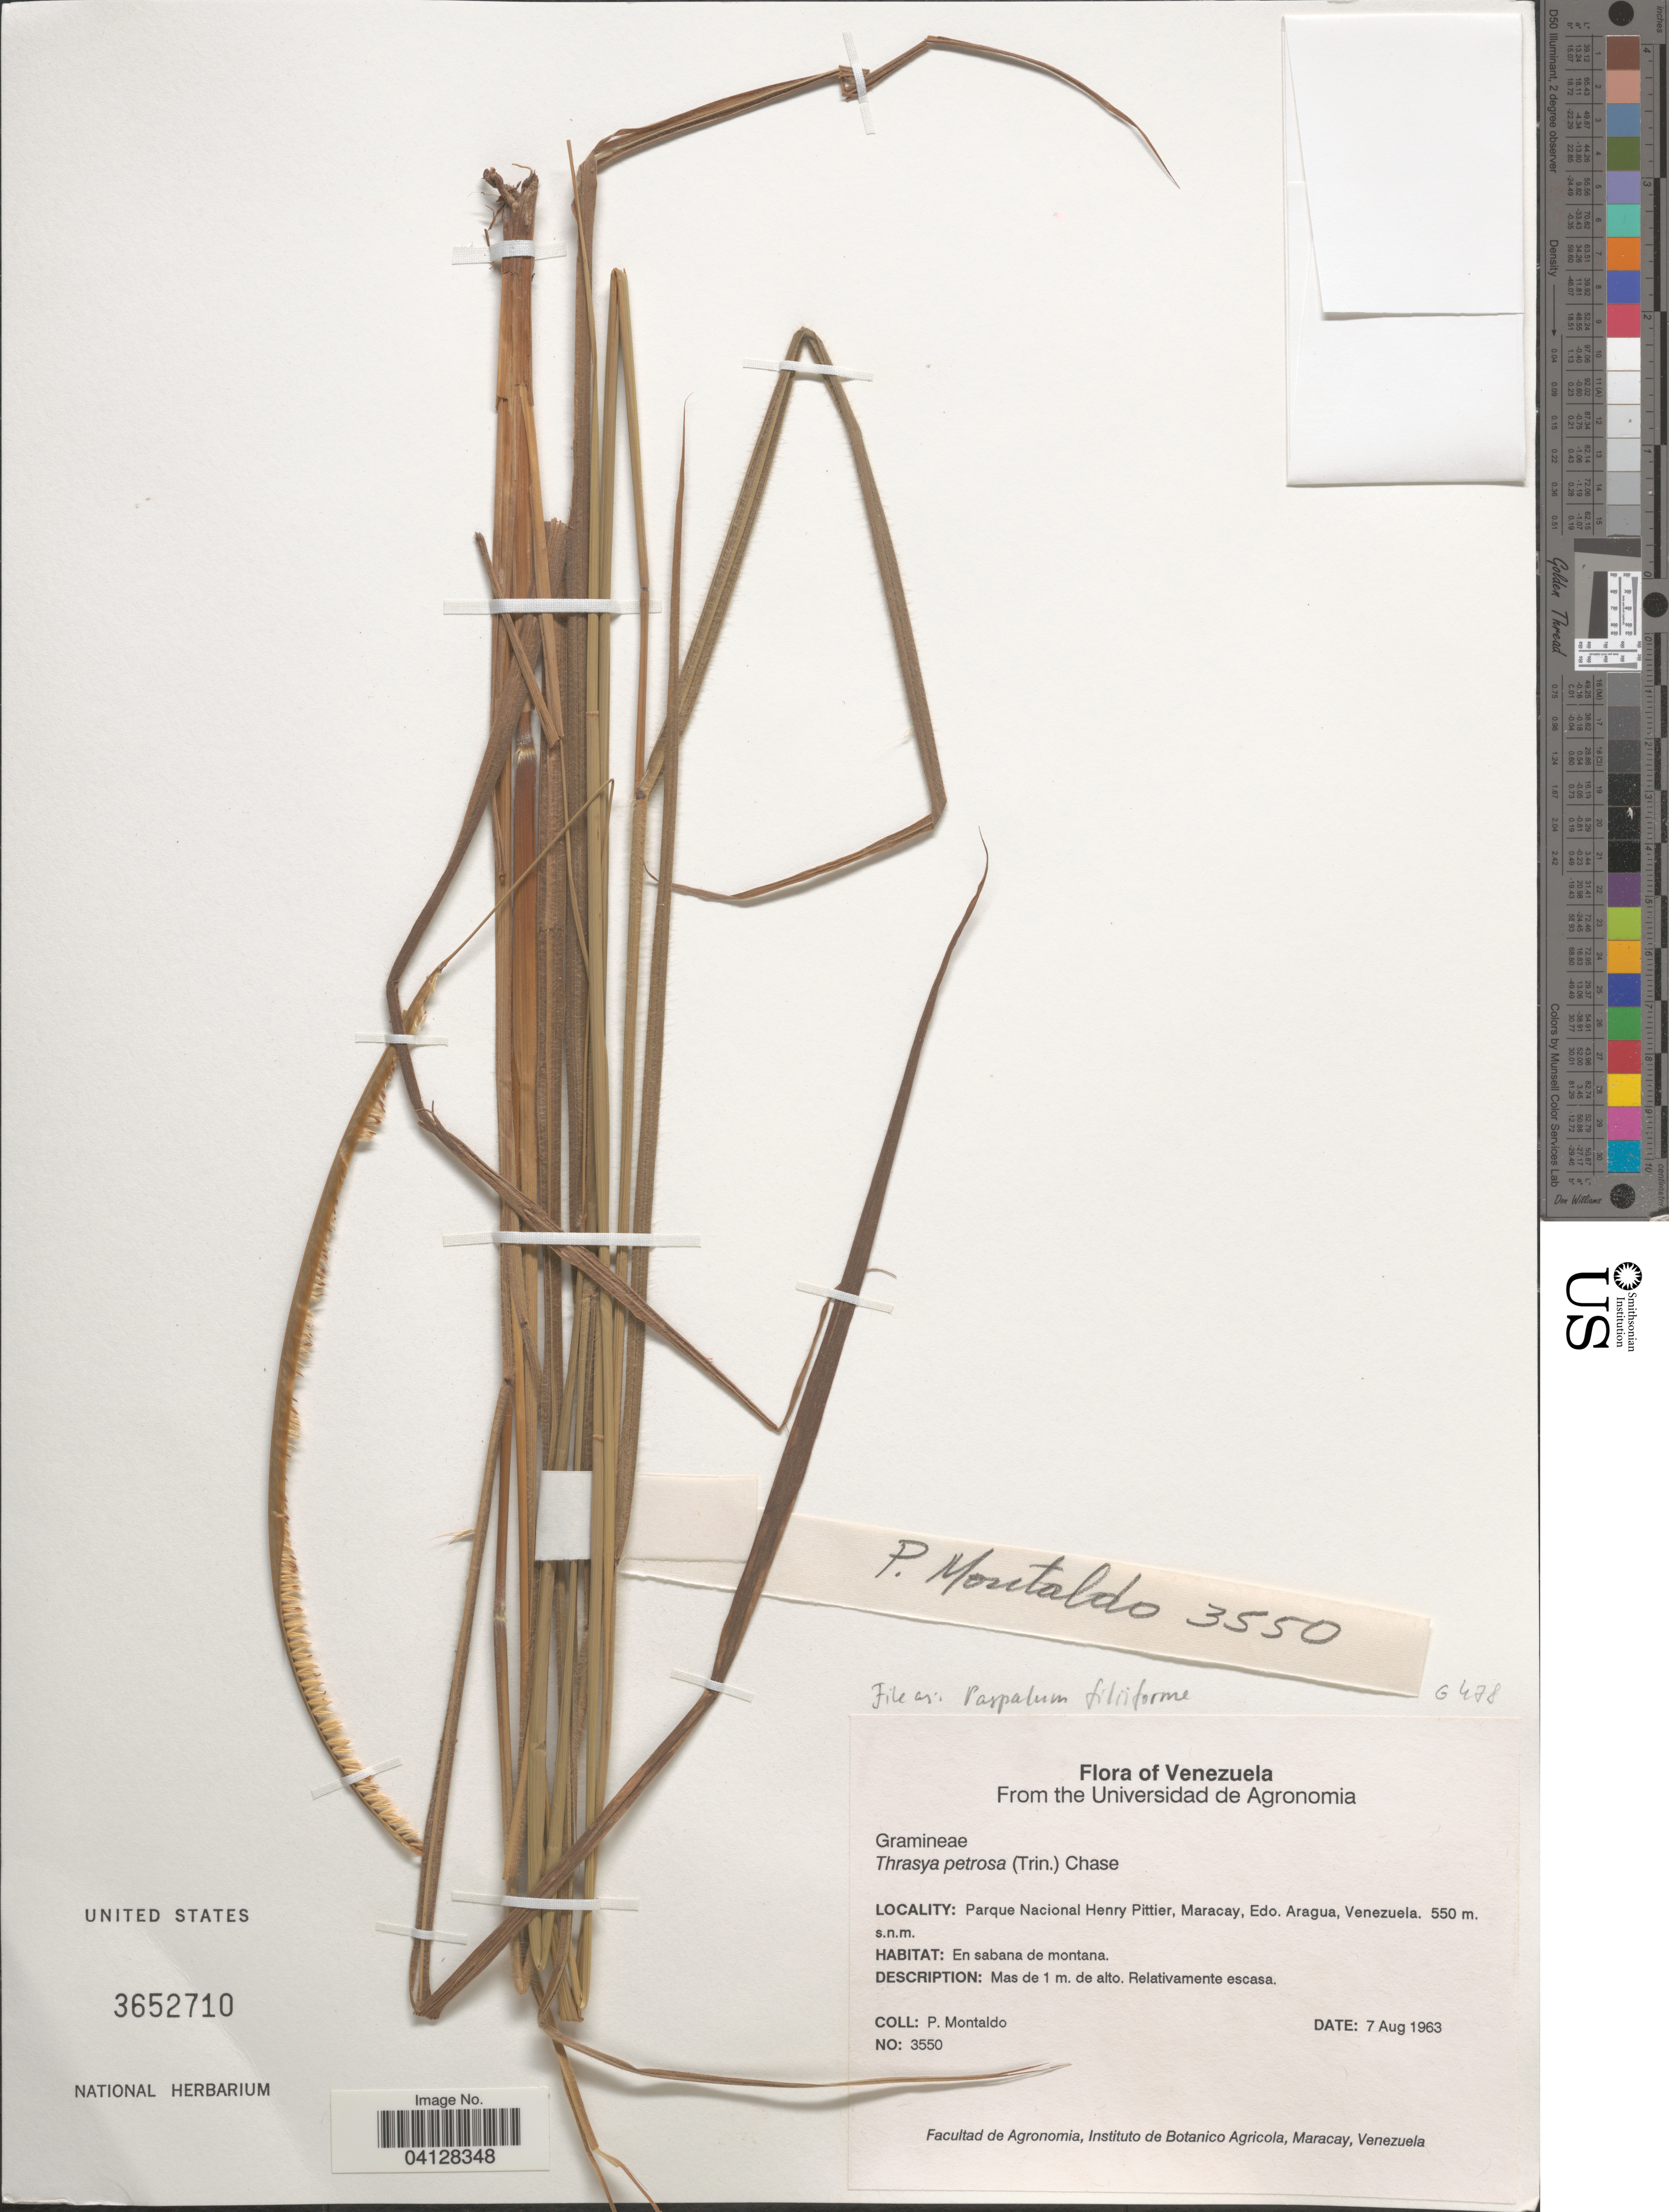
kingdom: Plantae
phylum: Tracheophyta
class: Liliopsida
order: Poales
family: Poaceae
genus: Thrasya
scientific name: Thrasya petrosa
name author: (Trin.) Chase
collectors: P. Montaldo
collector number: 3550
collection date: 1963-08-07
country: Venezuela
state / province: Aragua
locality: Parque Nacional Henry Pittier, Maracay.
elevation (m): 550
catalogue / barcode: US 3652710